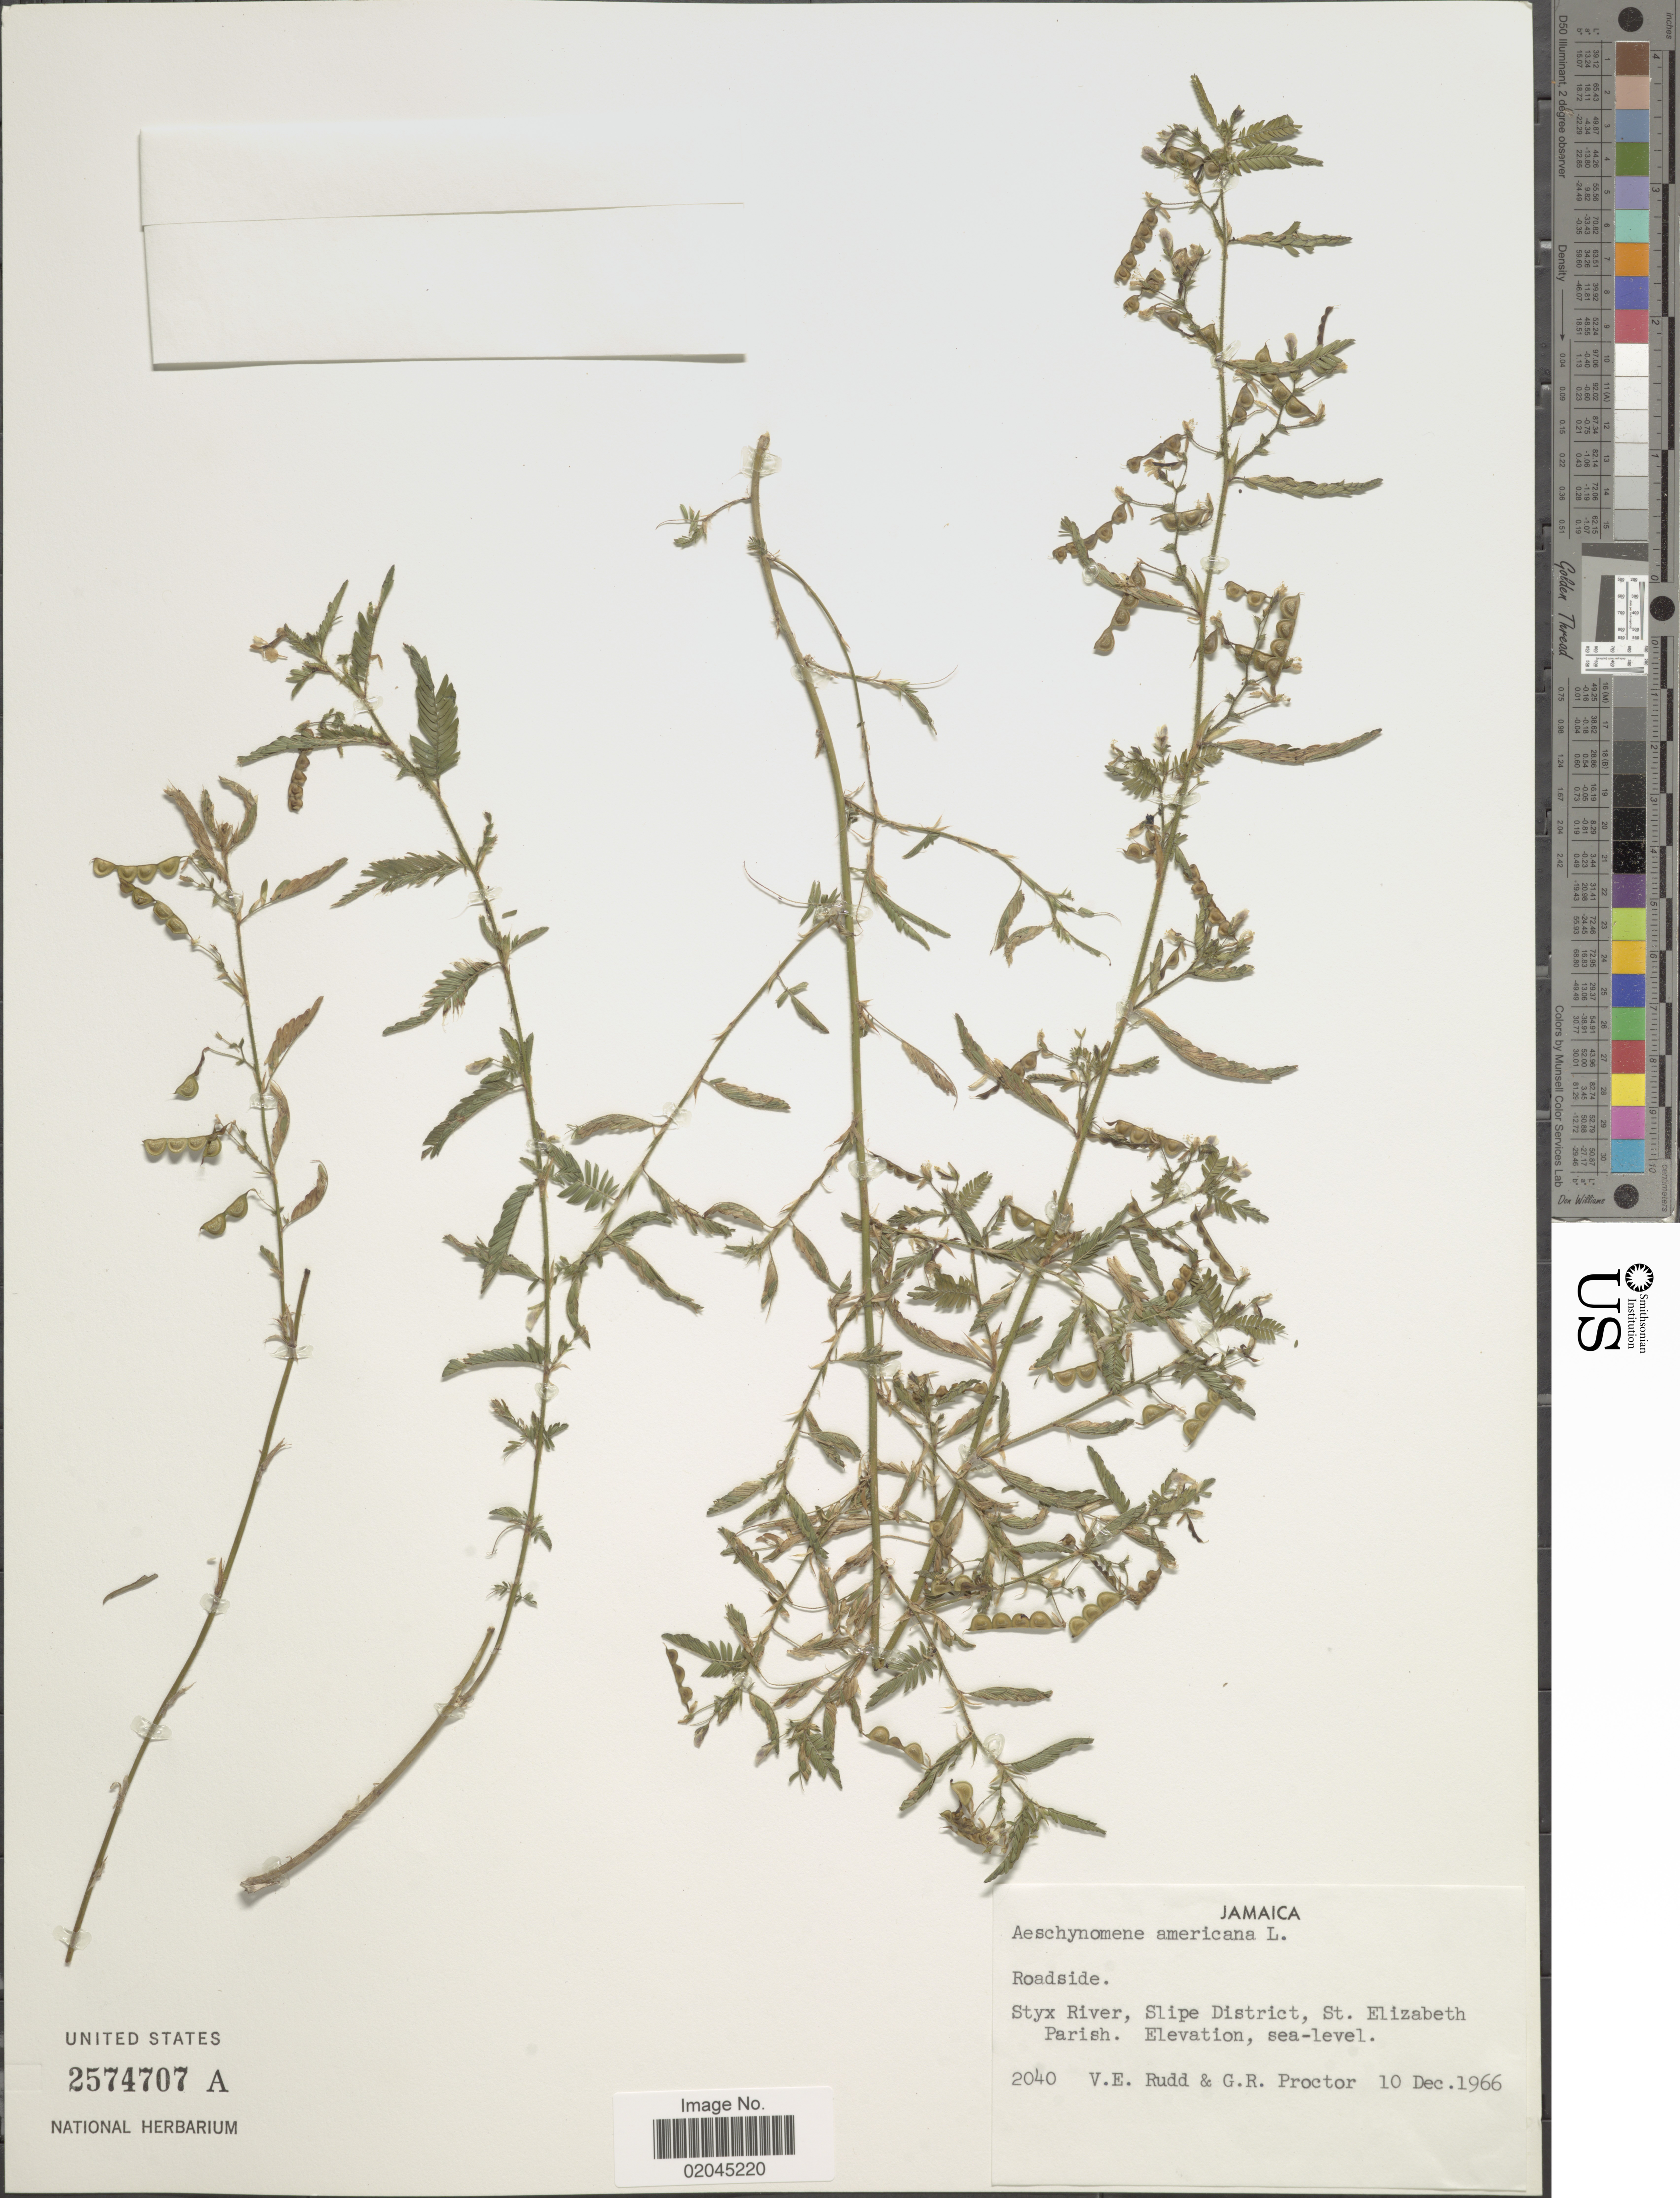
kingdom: Plantae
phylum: Tracheophyta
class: Magnoliopsida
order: Fabales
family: Fabaceae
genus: Aeschynomene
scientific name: Aeschynomene americana var. americana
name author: L.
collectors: V. E. Rudd & G. Proctor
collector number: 2040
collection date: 1966-12-10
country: Jamaica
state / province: Saint Elizabeth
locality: Roadside, Styx River, Slipe District, St. Elizabeth Parish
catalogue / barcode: US 2574707A